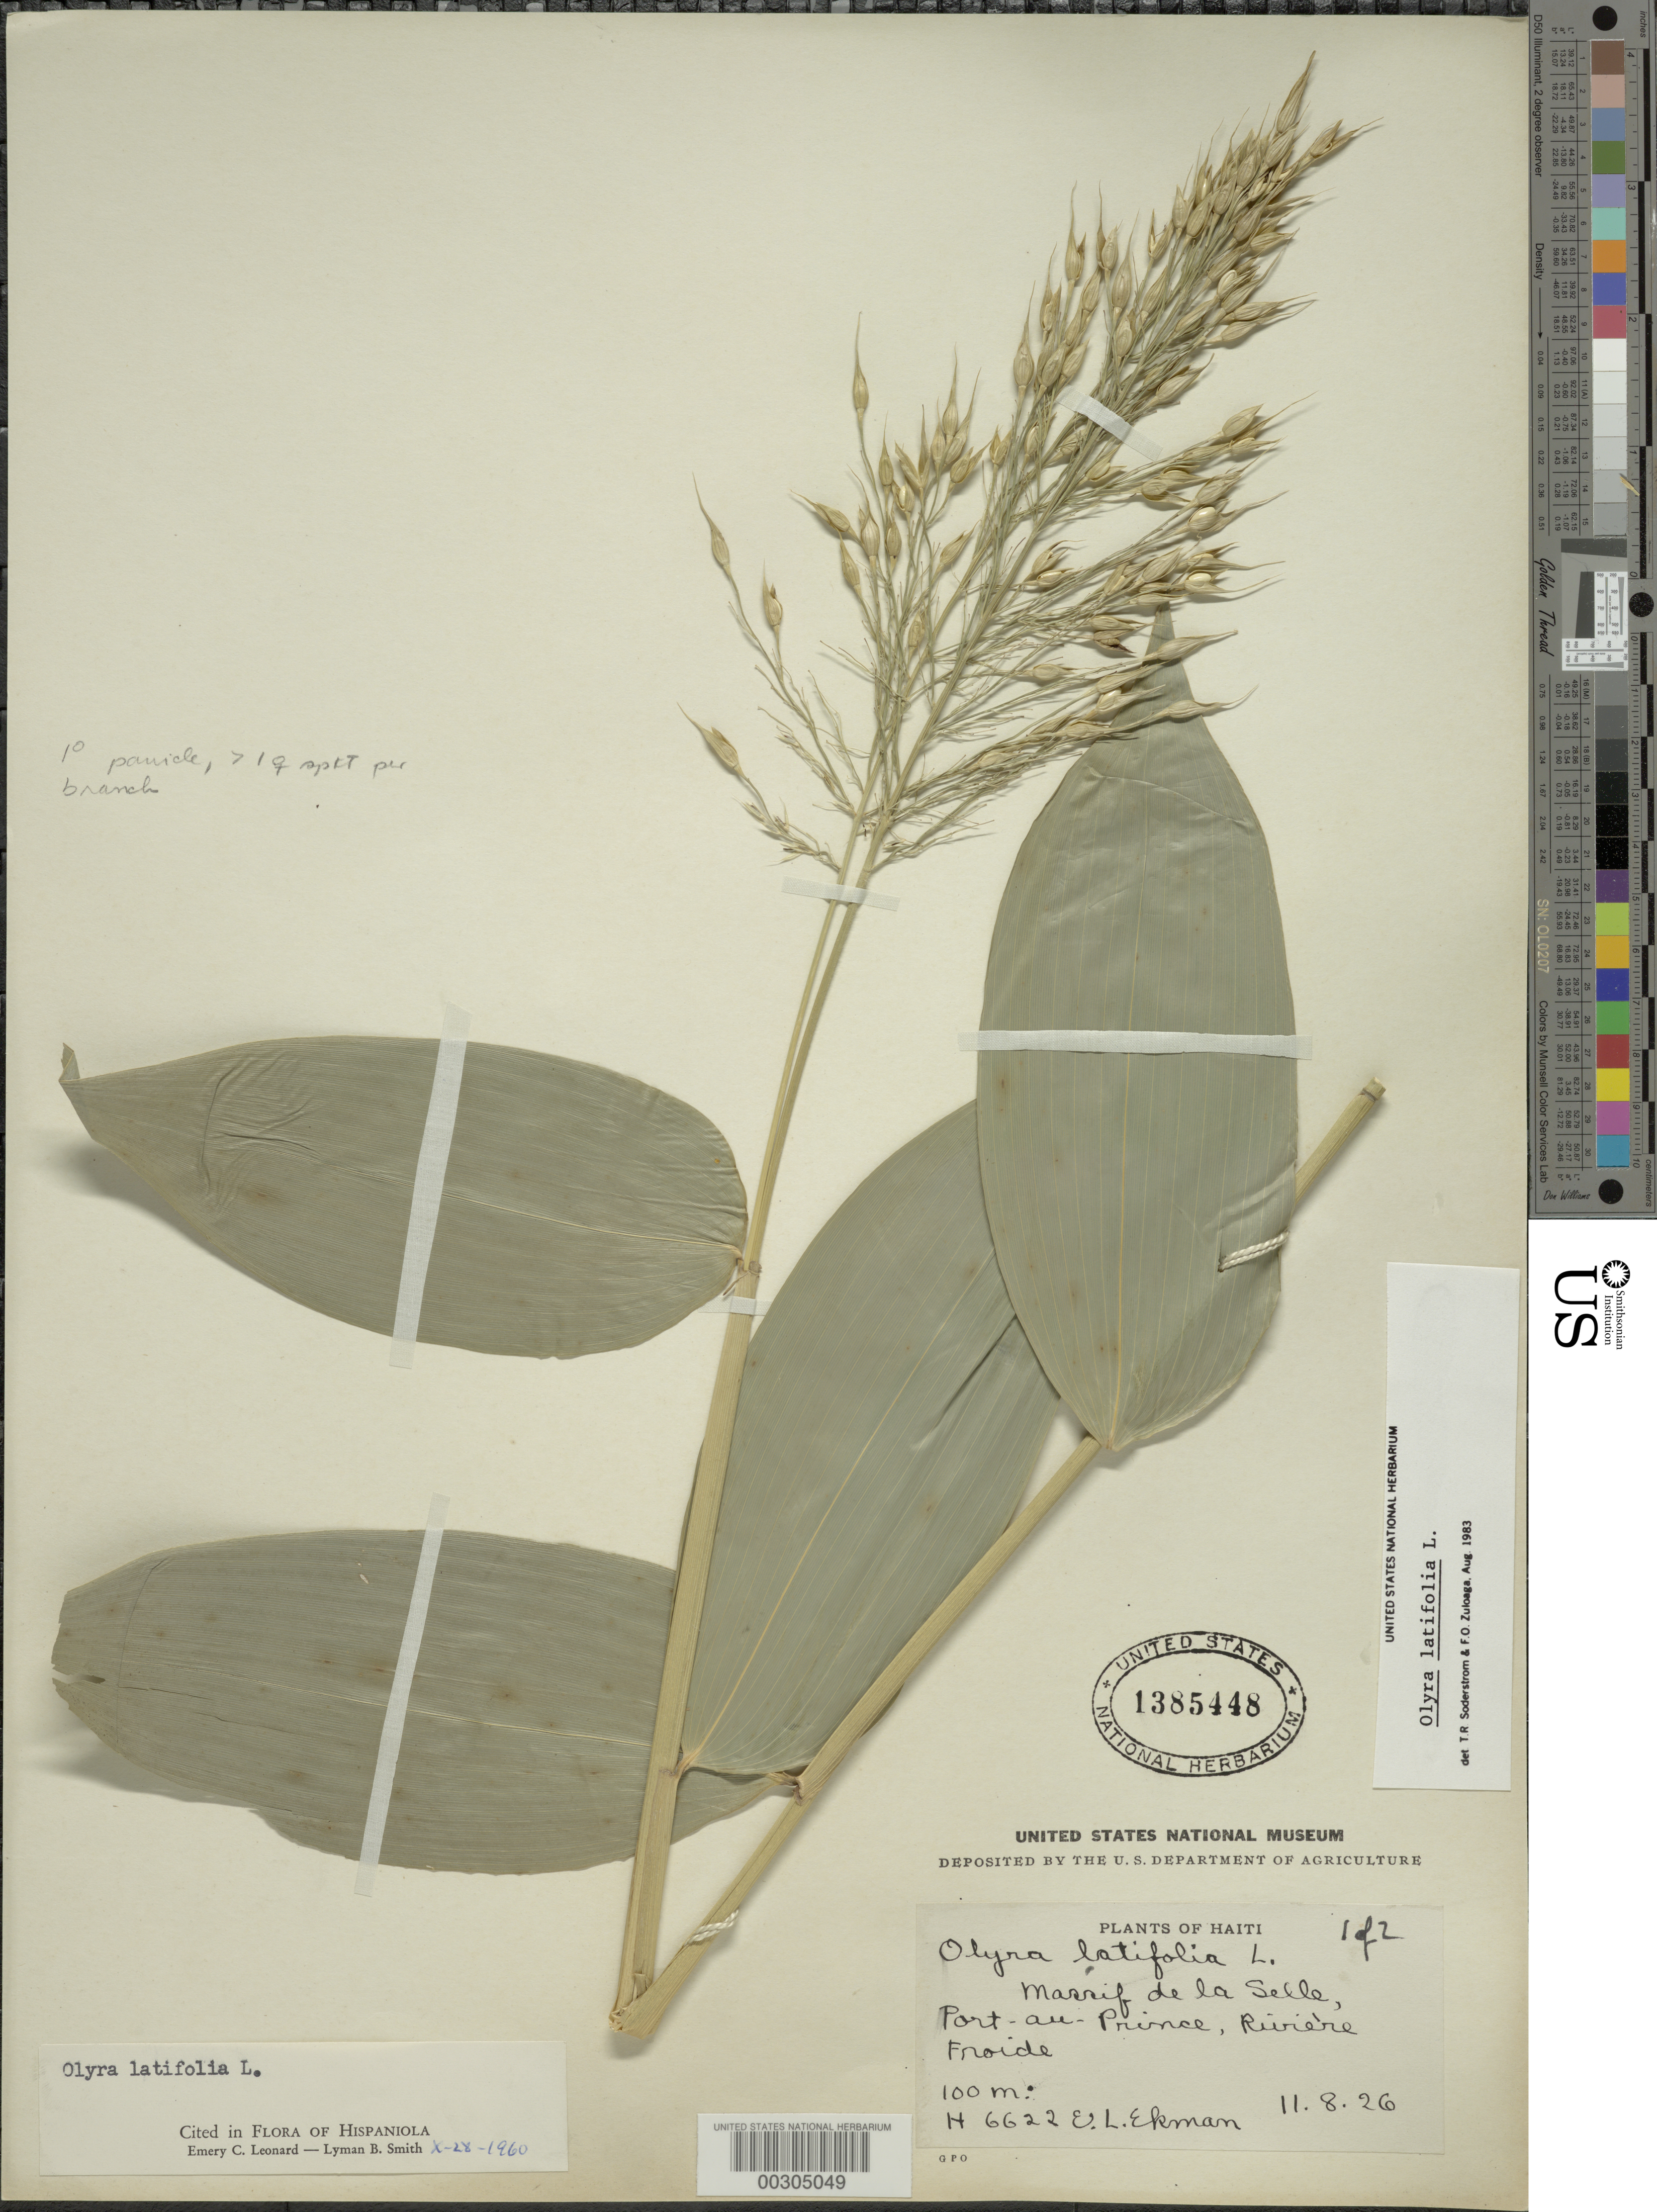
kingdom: Plantae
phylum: Tracheophyta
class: Liliopsida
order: Poales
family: Poaceae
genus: Olyra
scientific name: Olyra latifolia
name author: L.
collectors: E. L. Ekman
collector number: H-6622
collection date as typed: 11 Aug 1926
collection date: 1926-08-11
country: Haiti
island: Hispaniola Island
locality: Port-au-prince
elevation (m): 100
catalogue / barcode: US 1385448